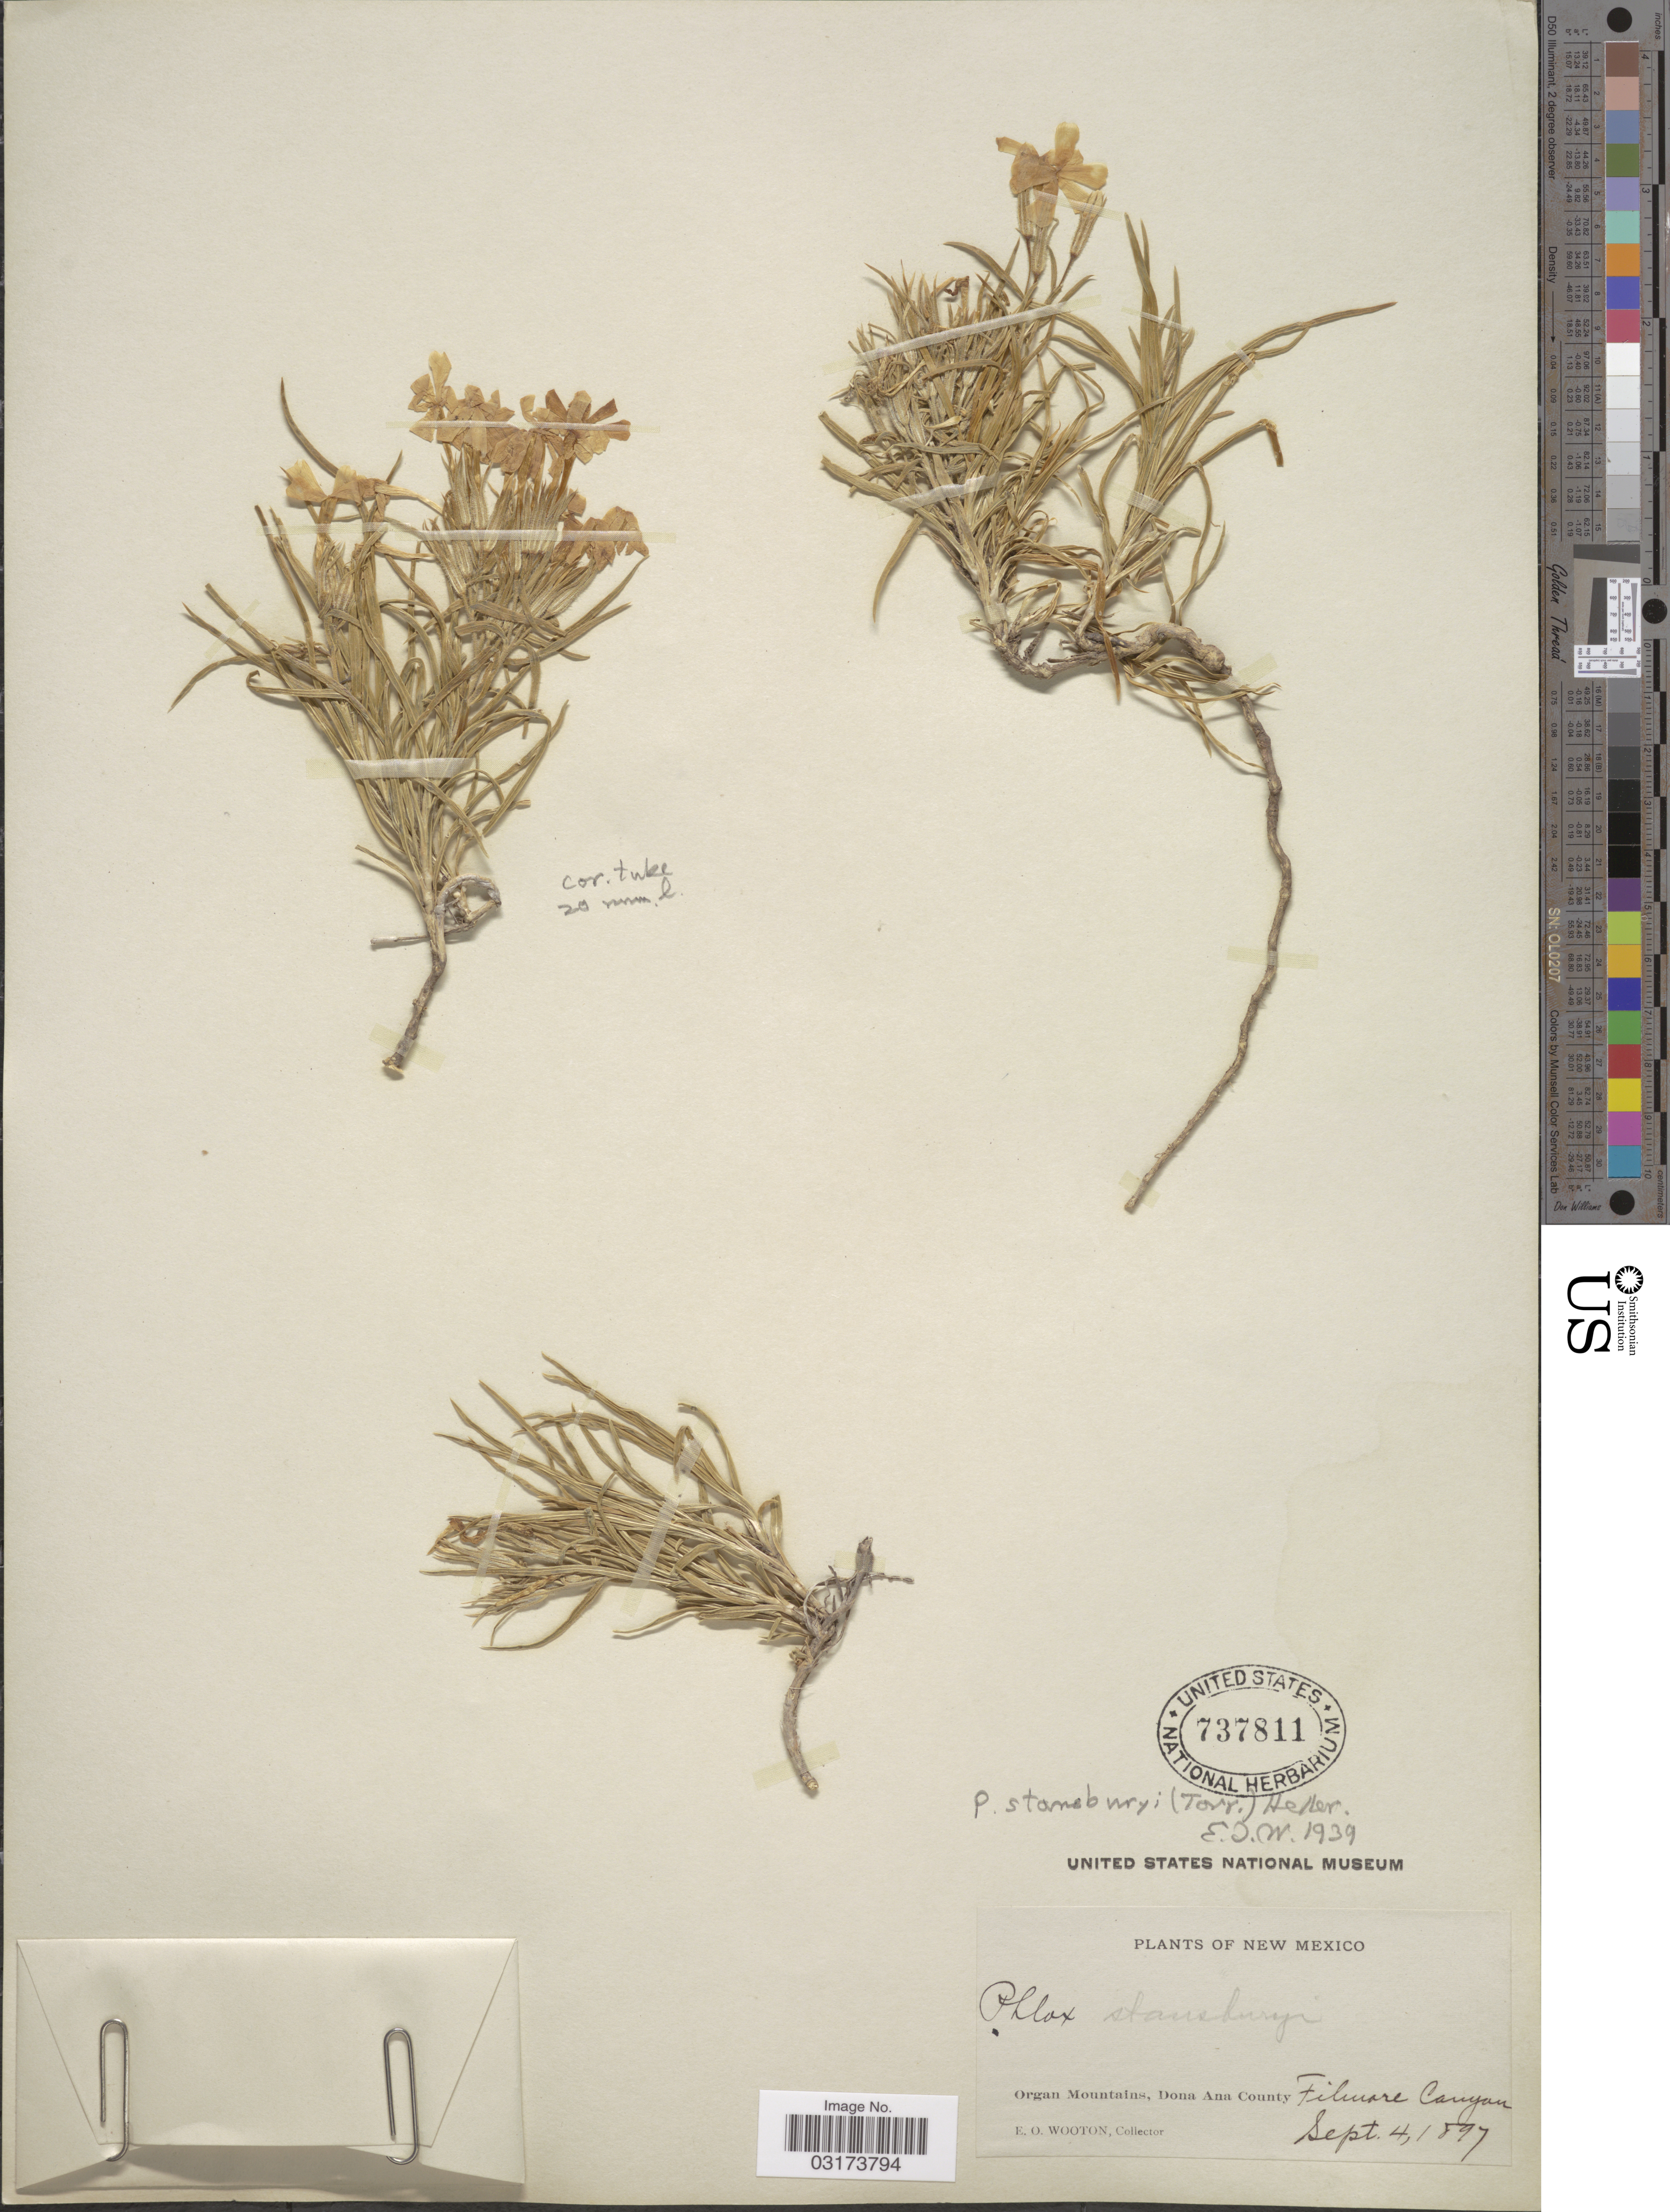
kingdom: Plantae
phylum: Tracheophyta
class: Magnoliopsida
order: Ericales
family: Polemoniaceae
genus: Phlox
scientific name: Phlox stansburyi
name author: (Torr.) A. Heller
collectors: E. O. Wooton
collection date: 1897-09-04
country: United States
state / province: New Mexico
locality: Organ Mountains, Dona Ana County. Filmore Canyon.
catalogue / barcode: US 737811